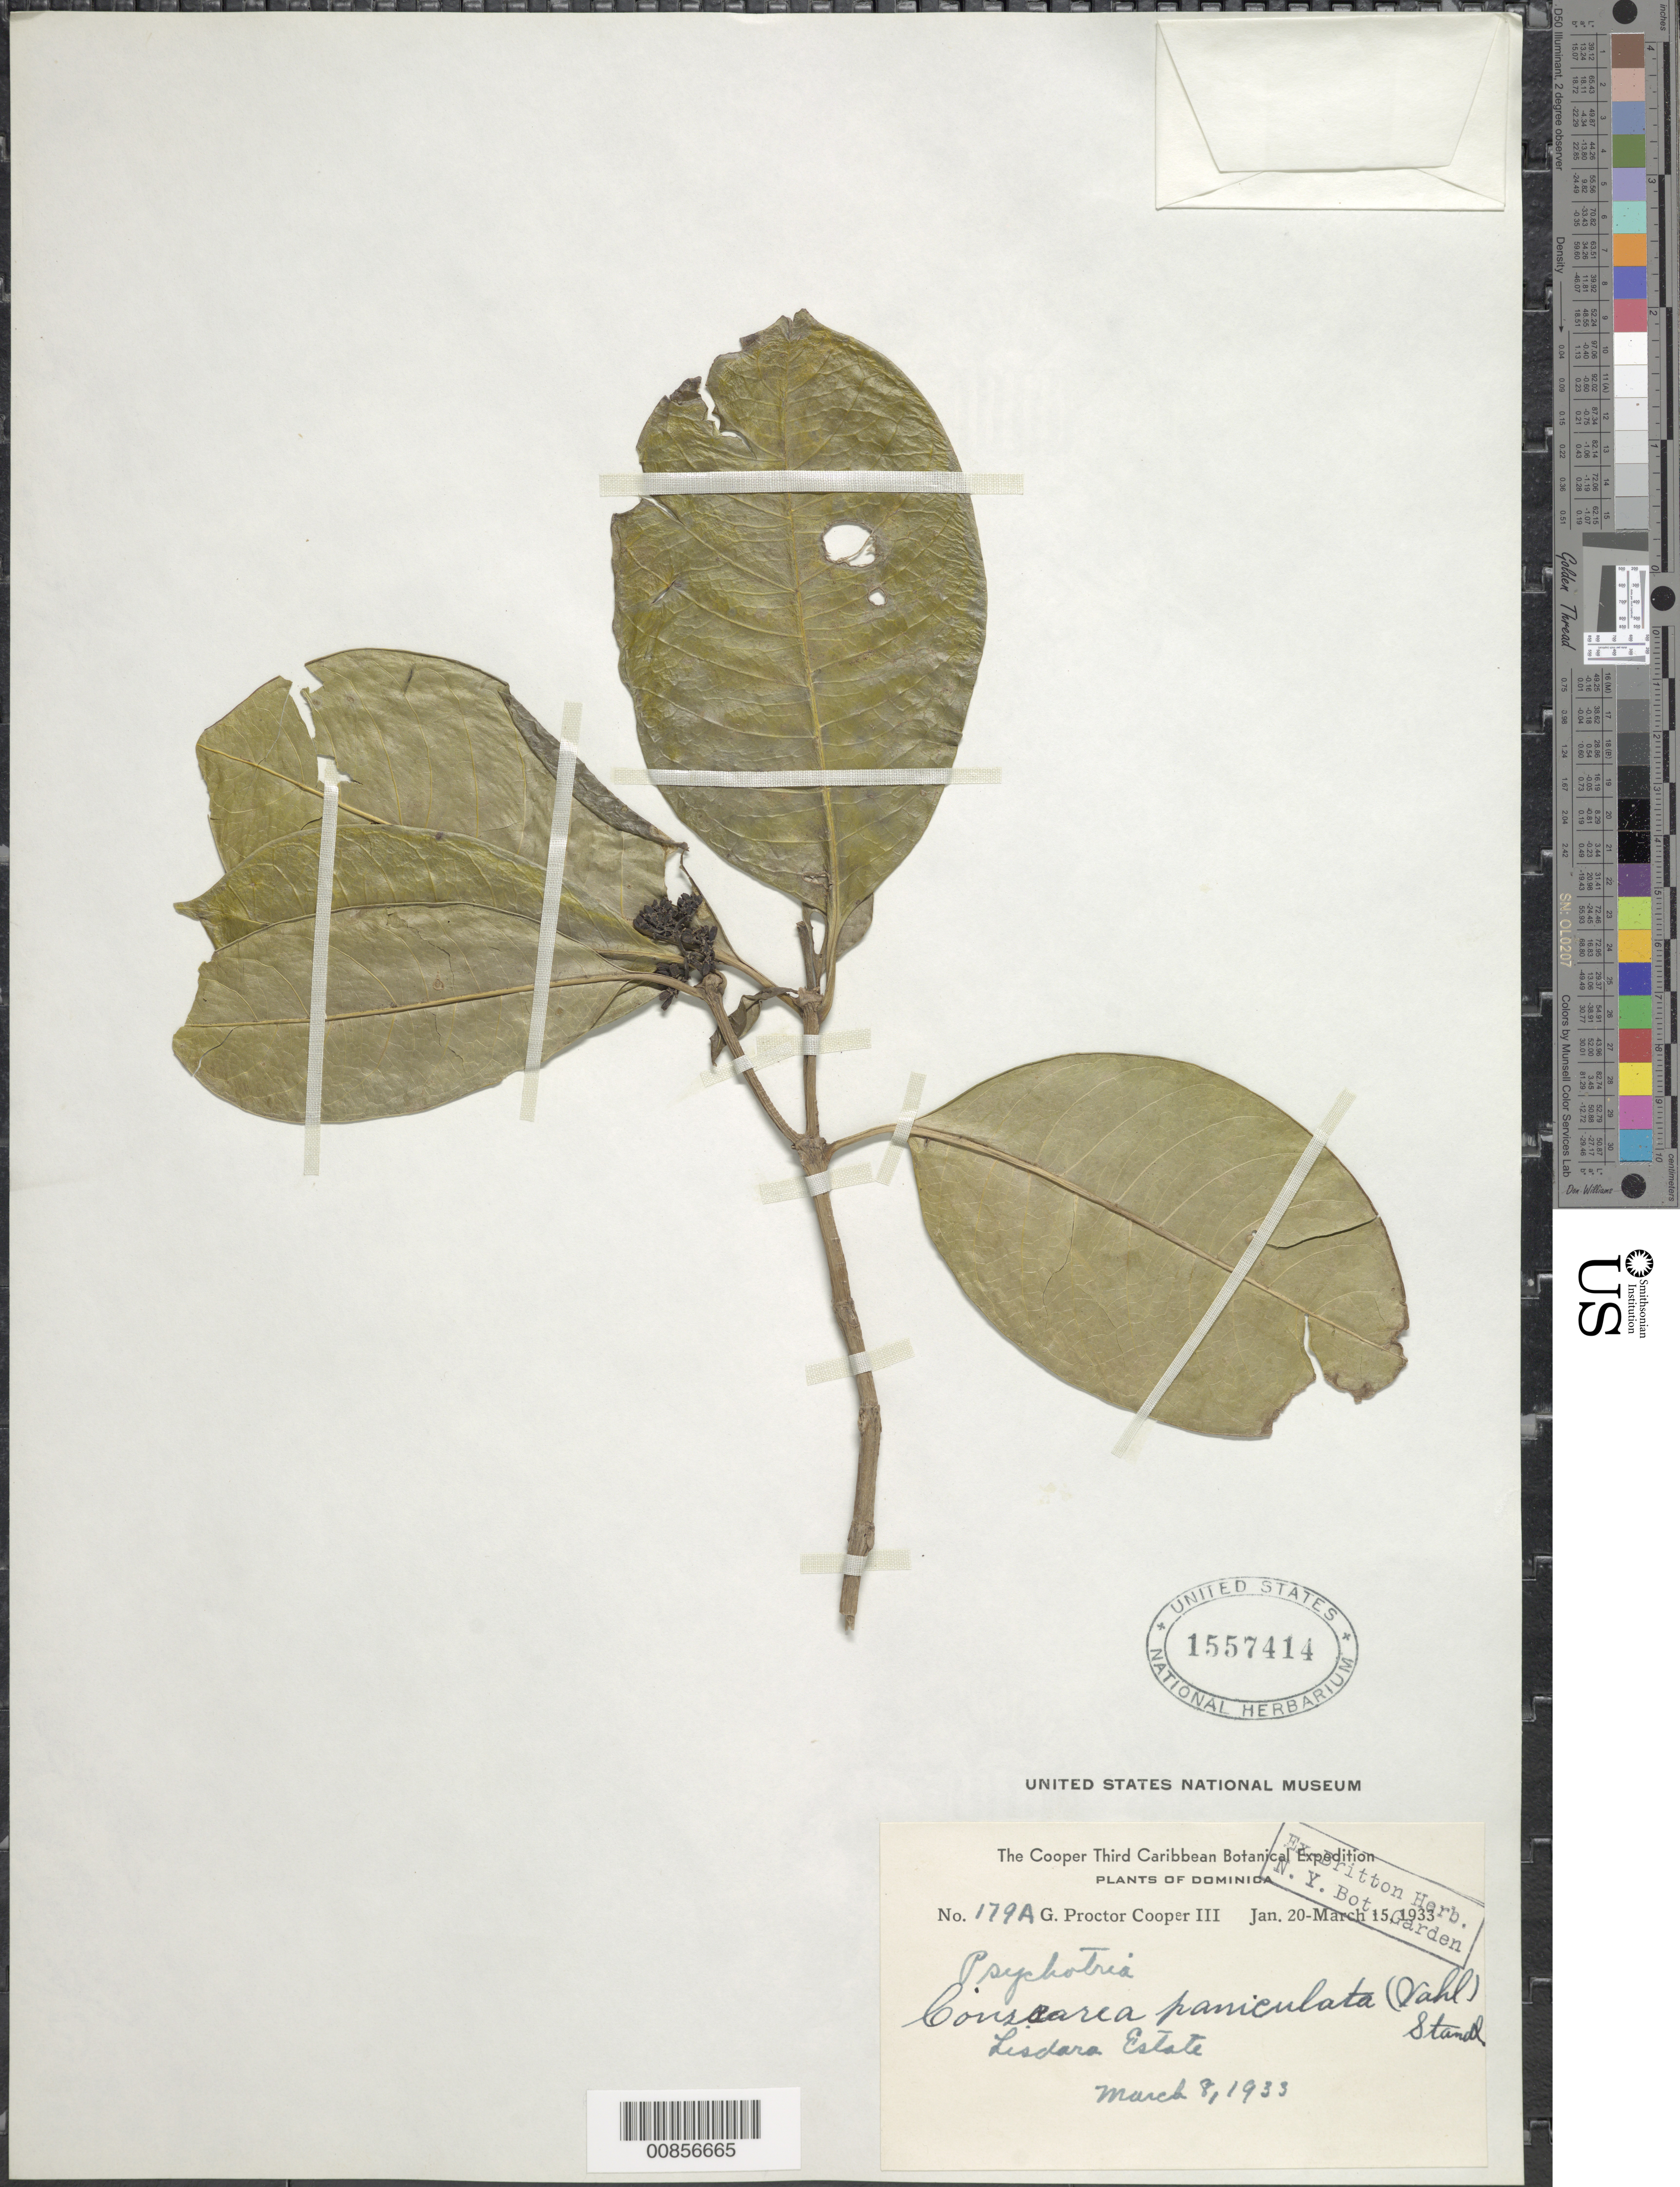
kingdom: Plantae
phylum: Tracheophyta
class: Magnoliopsida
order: Gentianales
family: Rubiaceae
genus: Coussarea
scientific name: Coussarea paniculata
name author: (Vahl) Standl.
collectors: G. Cooper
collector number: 179A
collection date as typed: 20 Jan 1933 to 15 Mar 1933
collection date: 1933-01-20/1933-03-15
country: Dominica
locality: Lisdara Estate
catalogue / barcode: US 1557414